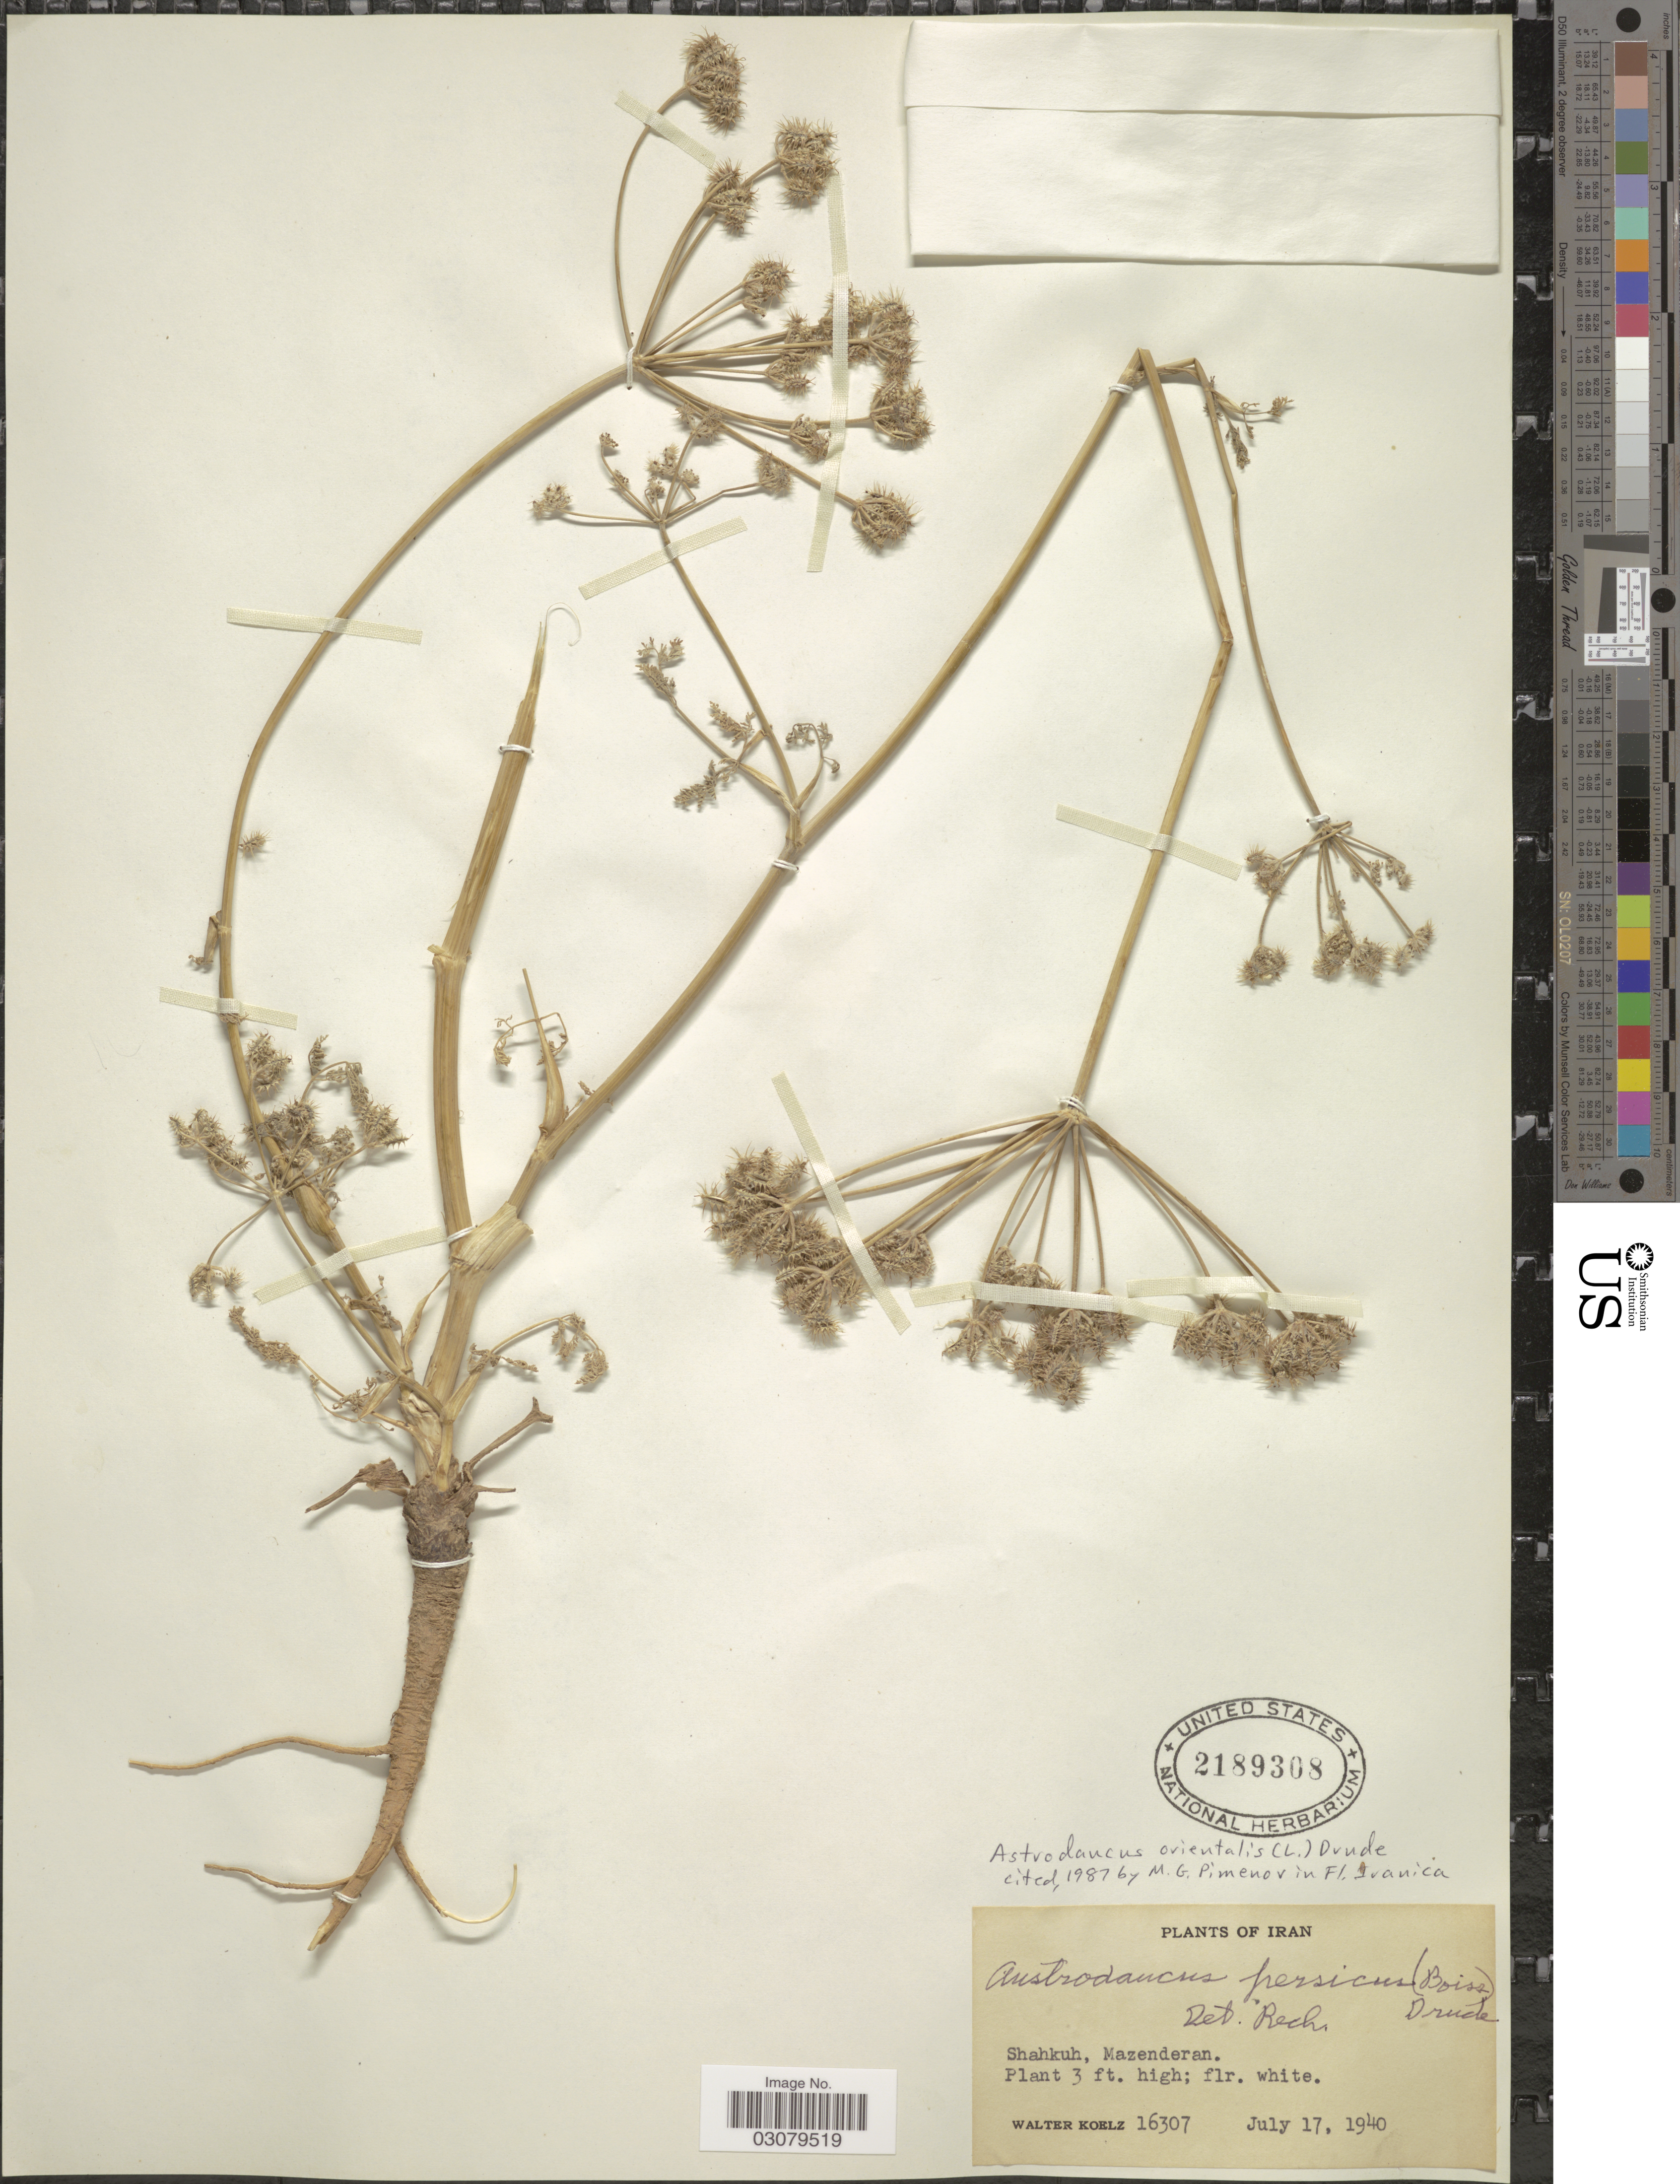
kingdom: Plantae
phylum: Tracheophyta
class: Magnoliopsida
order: Apiales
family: Apiaceae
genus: Astrodaucus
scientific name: Astrodaucus orientalis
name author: (L.) Drude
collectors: W. N. Koelz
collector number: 16307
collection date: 1940-07-17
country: Iran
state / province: Mazandaran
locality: Shahkuh, Mazenderan.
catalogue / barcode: US 2189308